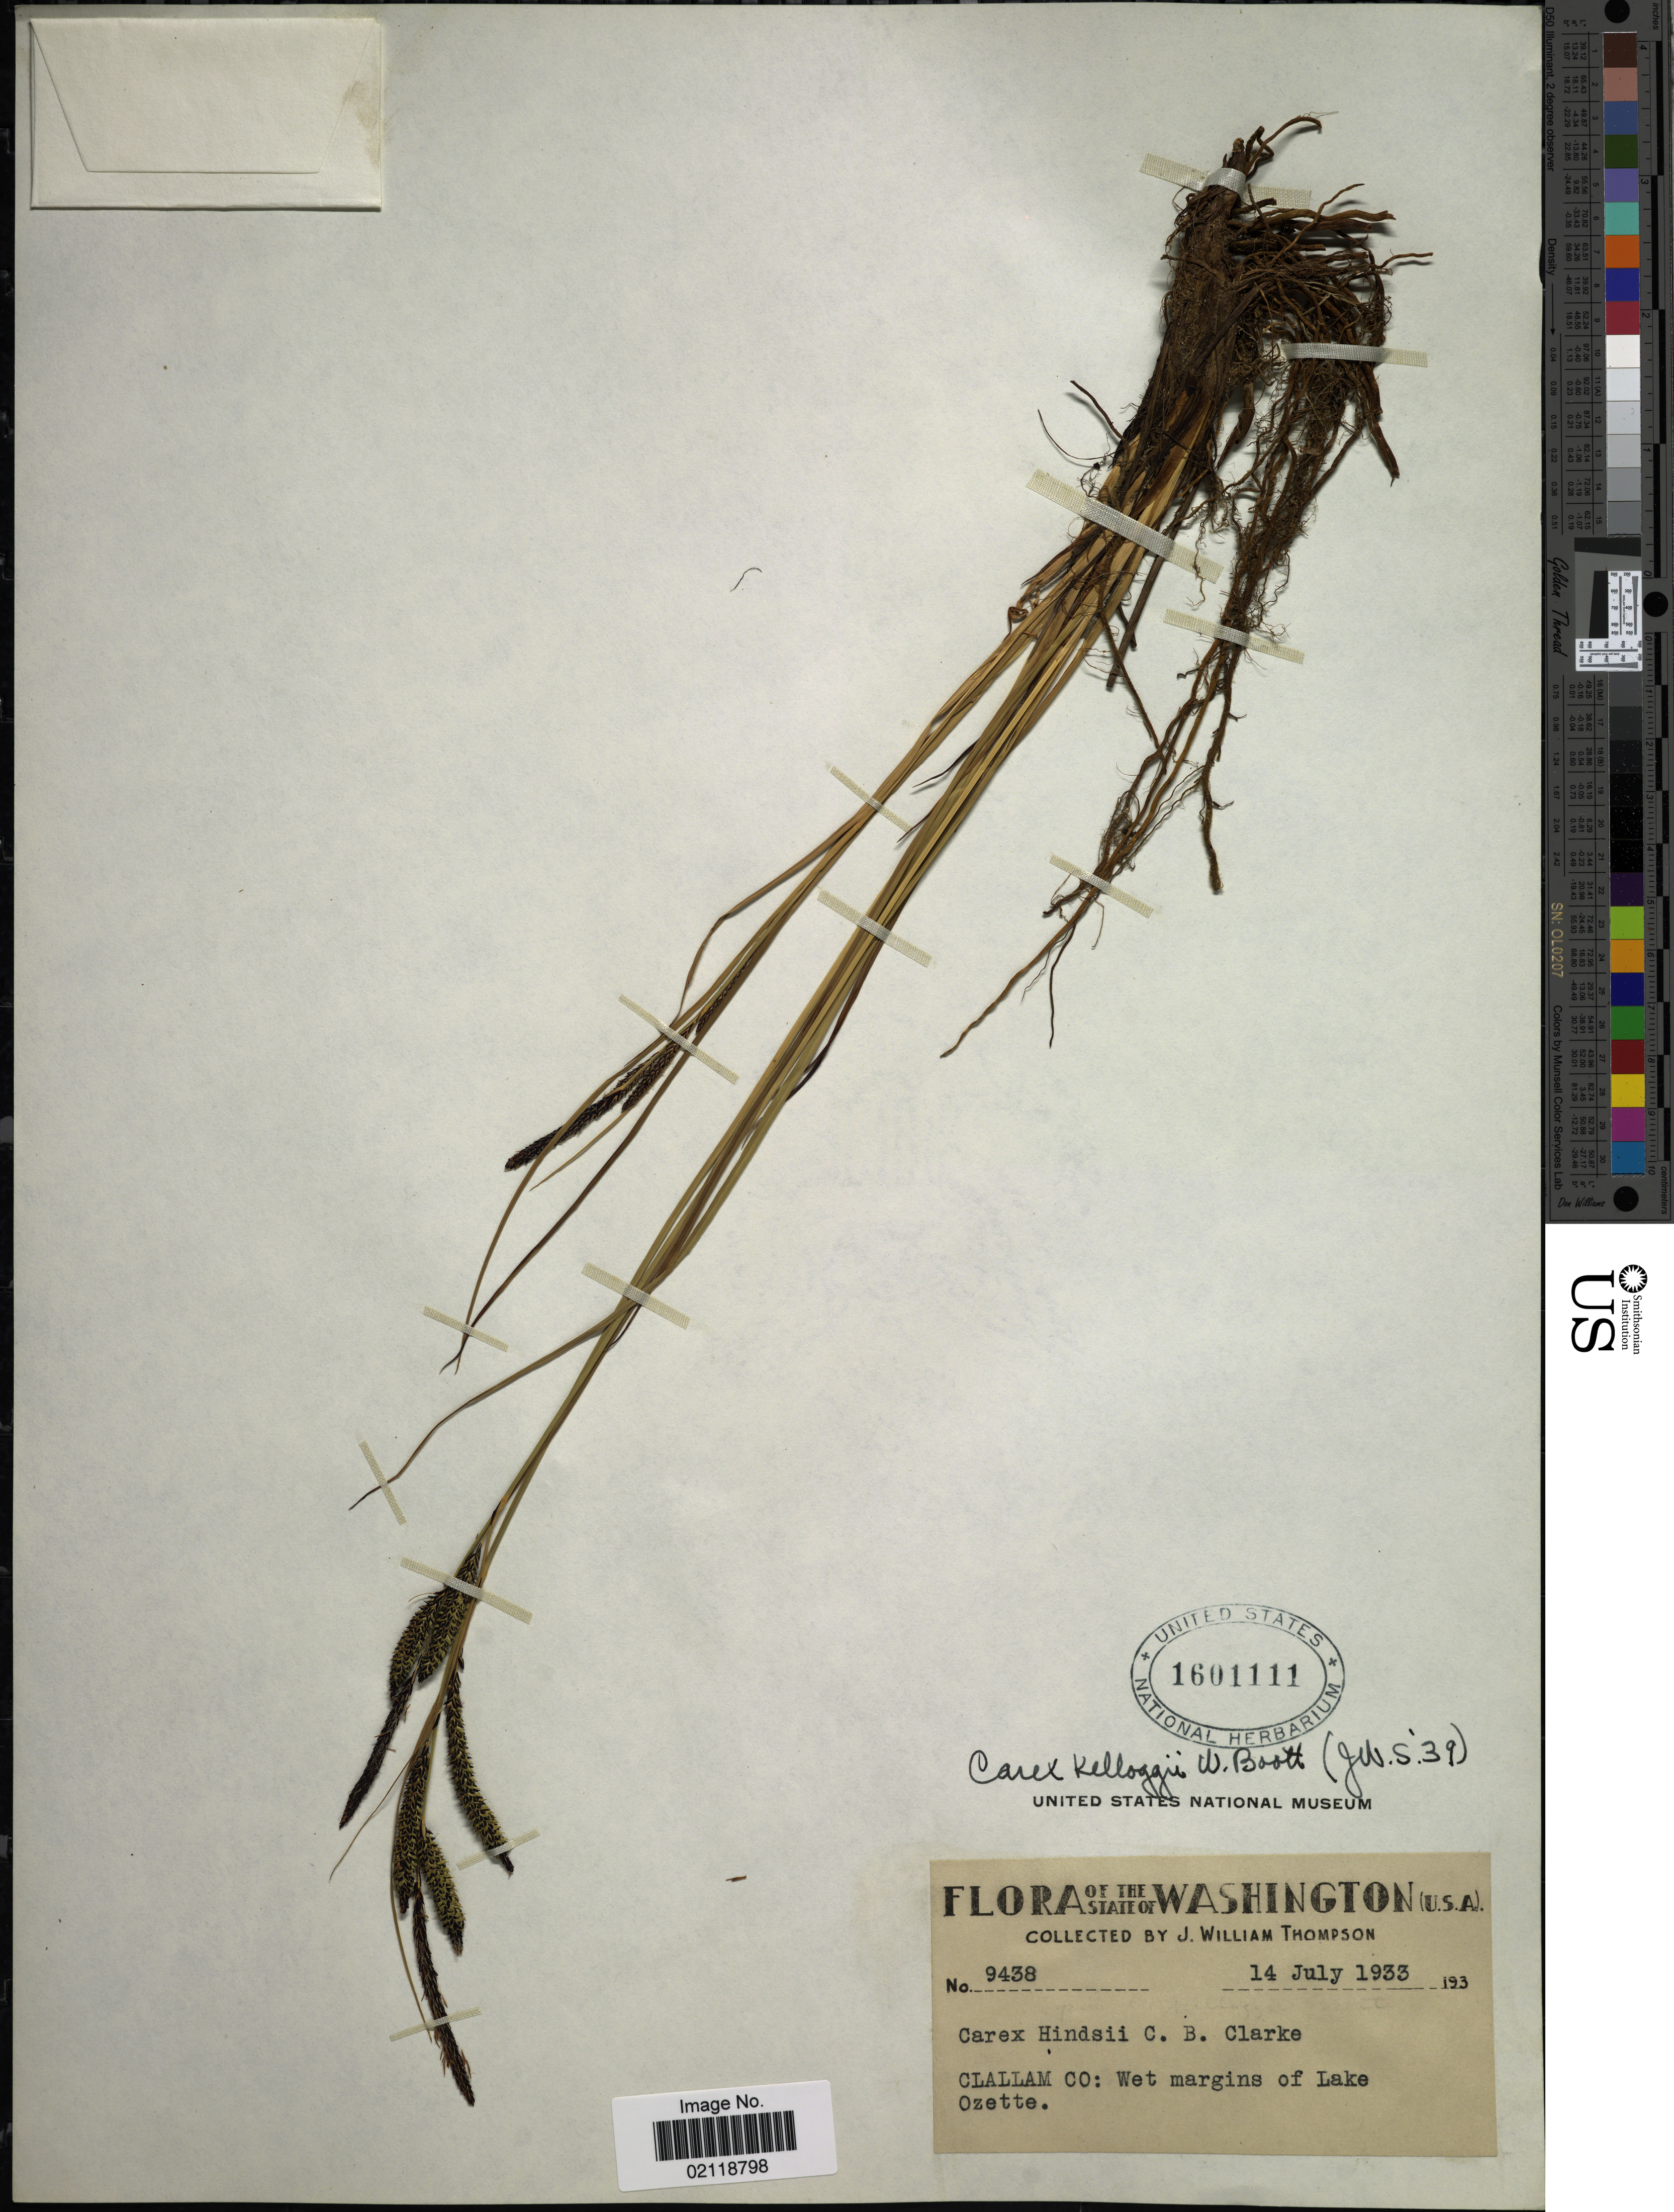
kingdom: Plantae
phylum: Tracheophyta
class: Liliopsida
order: Poales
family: Cyperaceae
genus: Carex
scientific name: Carex kelloggii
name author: W. Boott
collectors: J. W. Thompson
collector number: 9438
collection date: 1933-07-14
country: United States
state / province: Washington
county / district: Clallam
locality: Clallam Co.: Wet margins of Lake Ozette.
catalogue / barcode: US 1601111